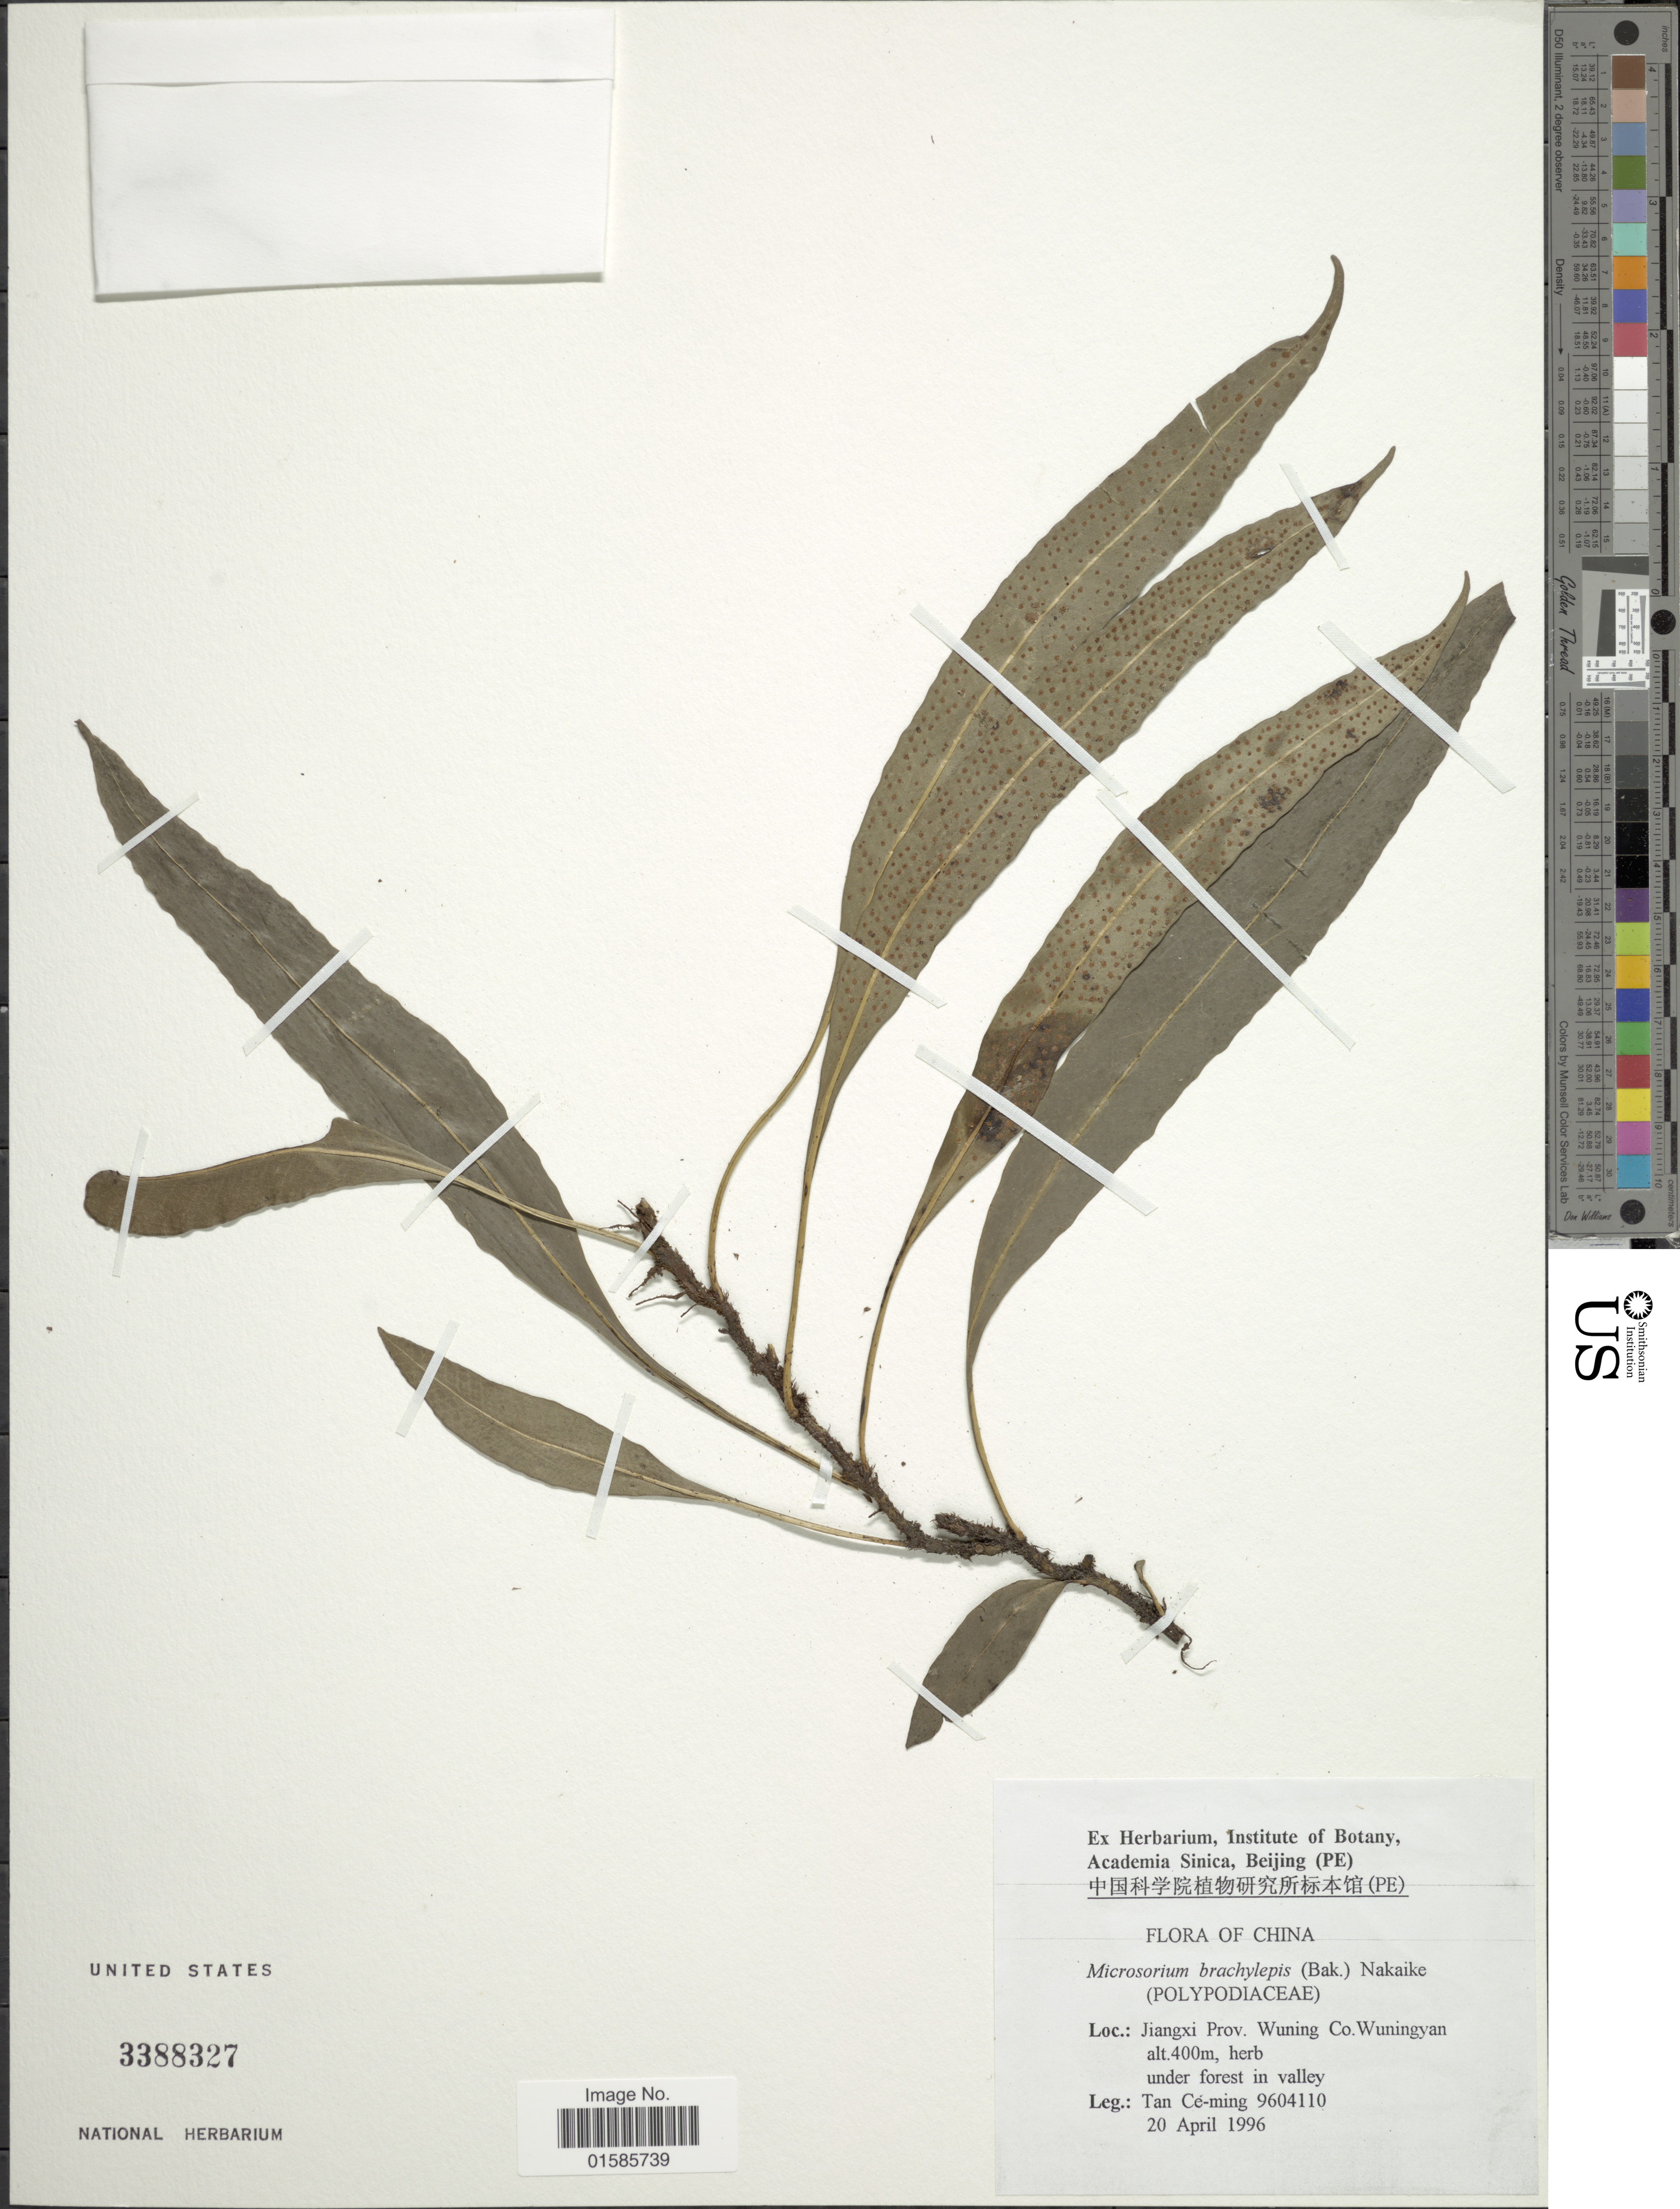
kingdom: Plantae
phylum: Tracheophyta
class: Polypodiopsida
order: Polypodiales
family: Polypodiaceae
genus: Microsorum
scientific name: Microsorum brachylepis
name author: (Baker) Nakaike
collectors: Tam Ce-Ming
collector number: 9604110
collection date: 1996-04-20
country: China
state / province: Jiangxi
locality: Wuning Co. Wuningyan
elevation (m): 400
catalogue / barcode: US 3388327